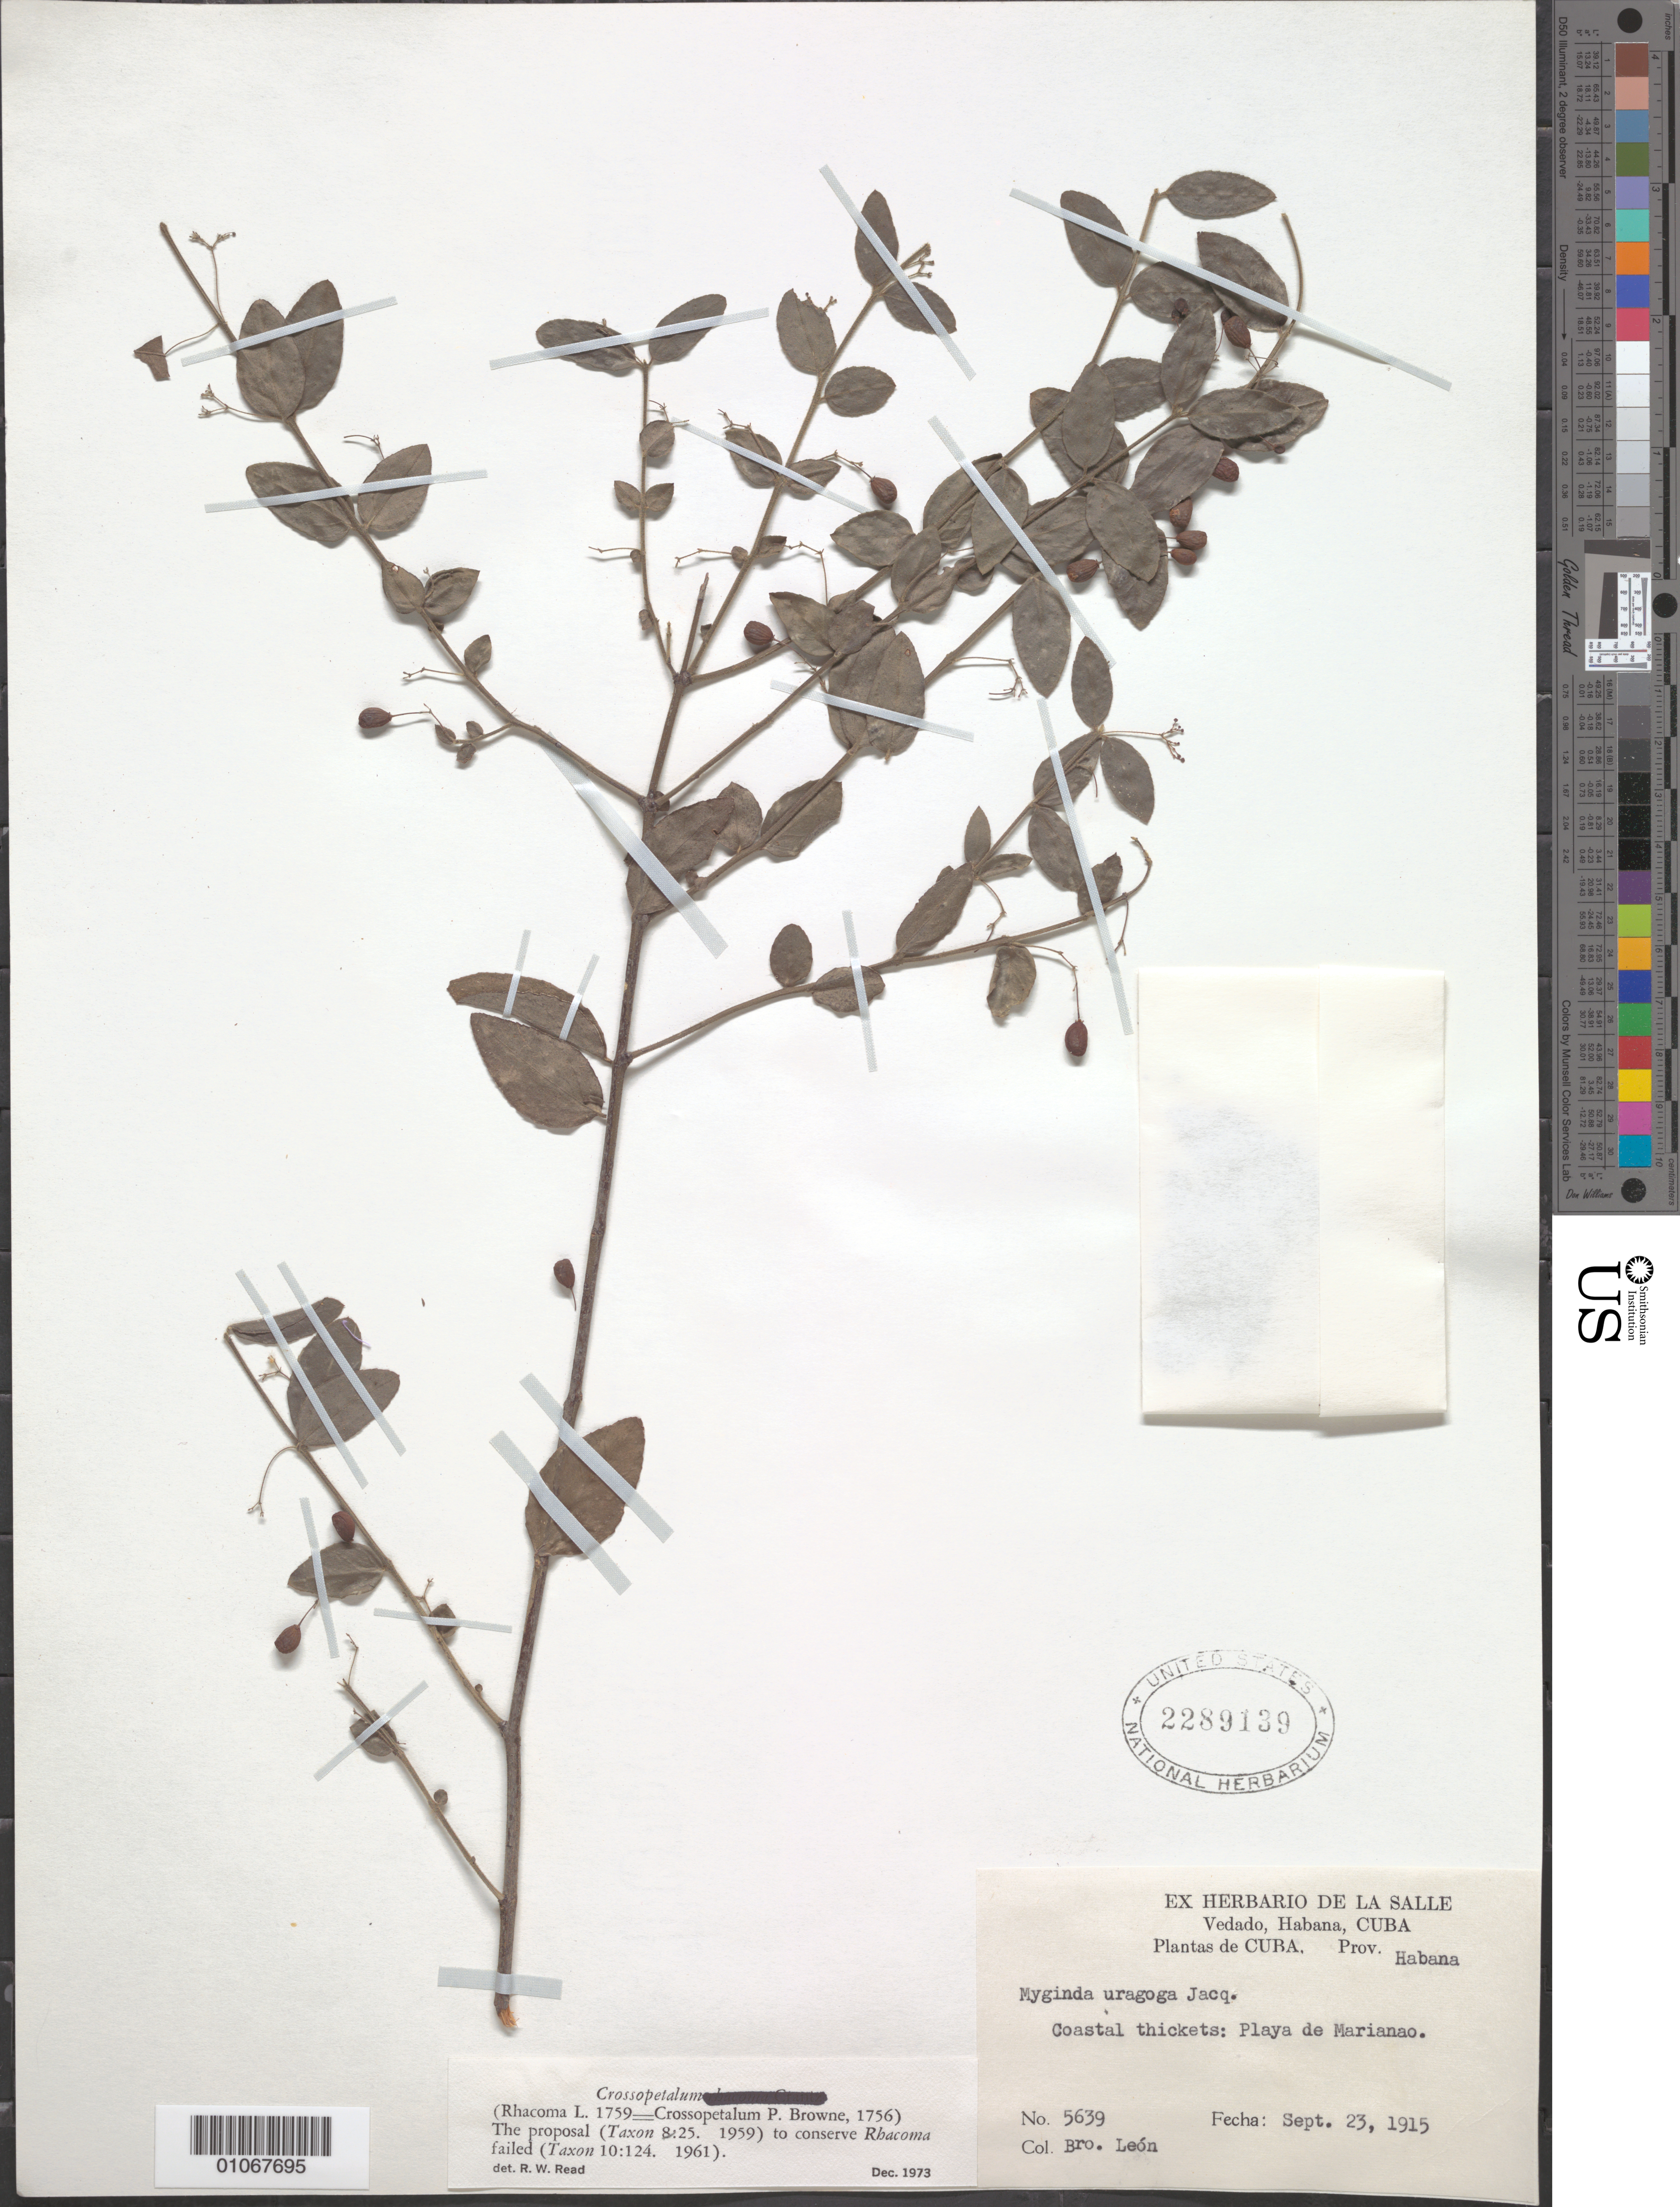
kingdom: Plantae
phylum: Tracheophyta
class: Magnoliopsida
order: Celastrales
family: Celastraceae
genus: Crossopetalum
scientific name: Crossopetalum uragoga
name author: (Jacq.) Kuntze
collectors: Bro. León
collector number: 5639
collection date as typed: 23 Sep 1915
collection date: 1915-09-23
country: Cuba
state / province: La Habana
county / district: Municipio Playa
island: Cuba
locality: Playa de Marianao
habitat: Coastal thickets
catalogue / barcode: US 2289139